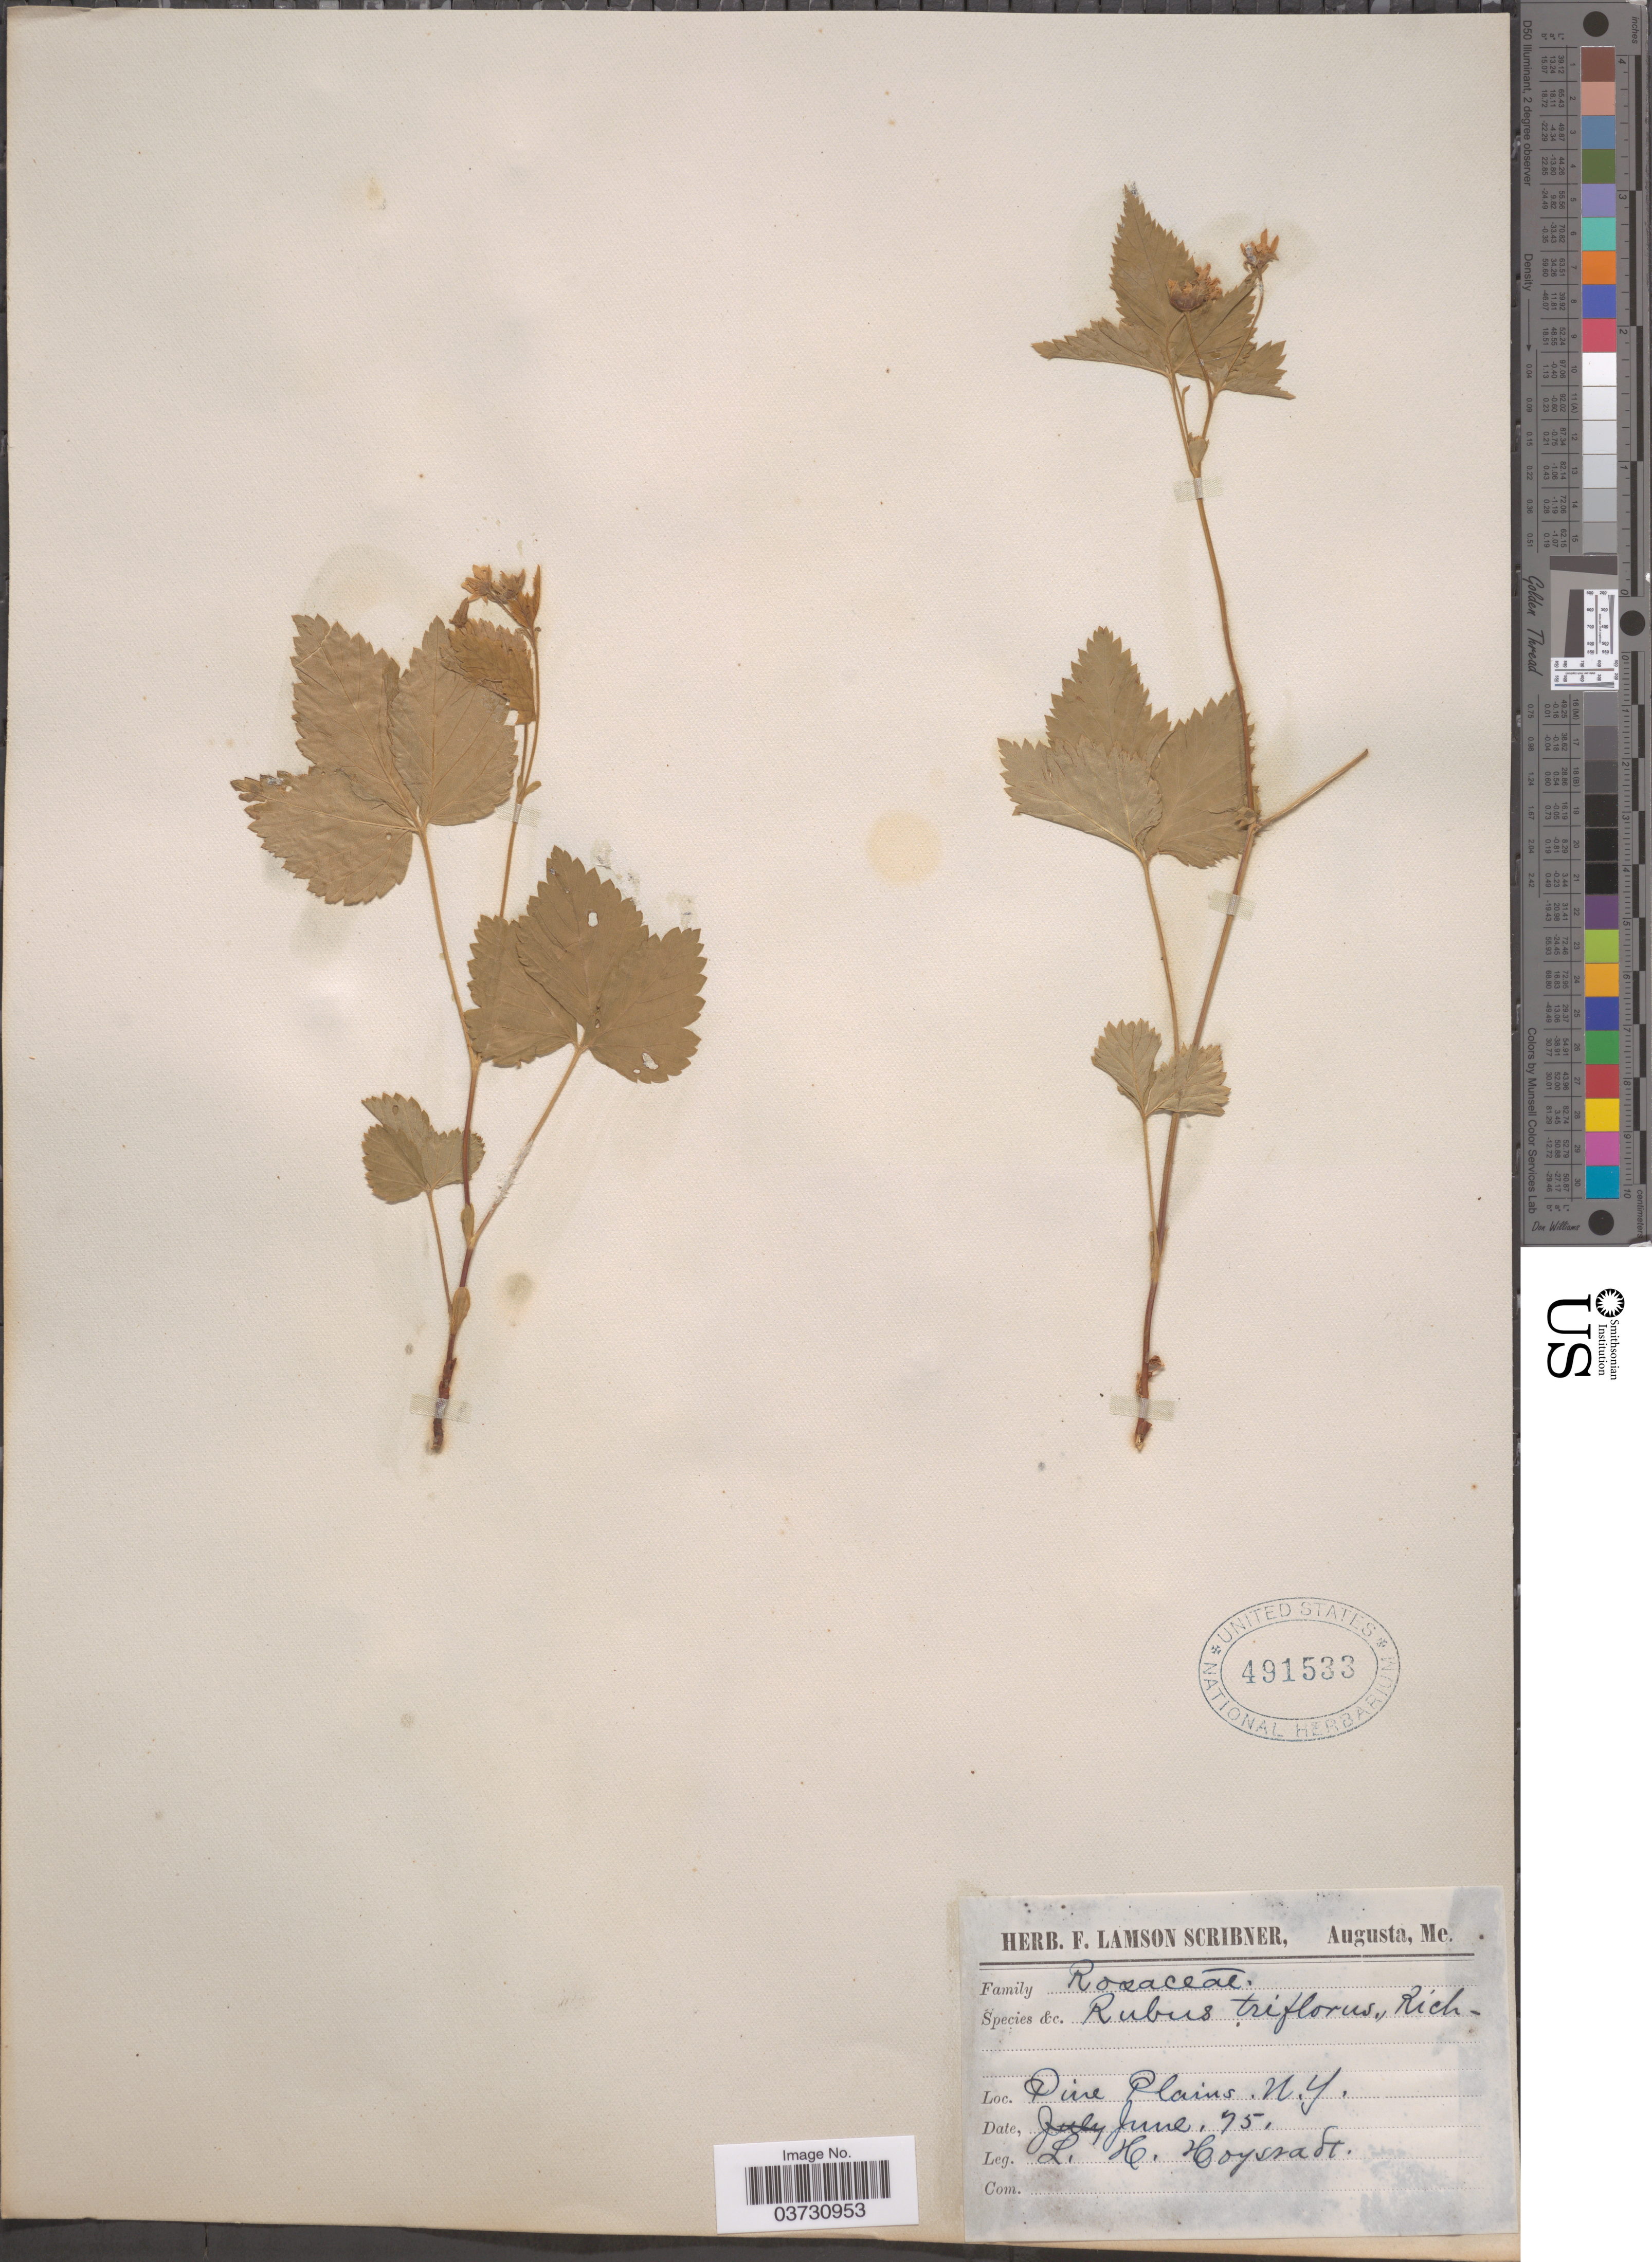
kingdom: Plantae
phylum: Tracheophyta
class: Magnoliopsida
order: Rosales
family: Rosaceae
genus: Rubus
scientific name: Rubus pubescens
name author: Raf.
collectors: L. Hoysradt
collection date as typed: Transcribed d/m/y: /6/75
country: United States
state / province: New York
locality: Pine Plains.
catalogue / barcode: US 491533